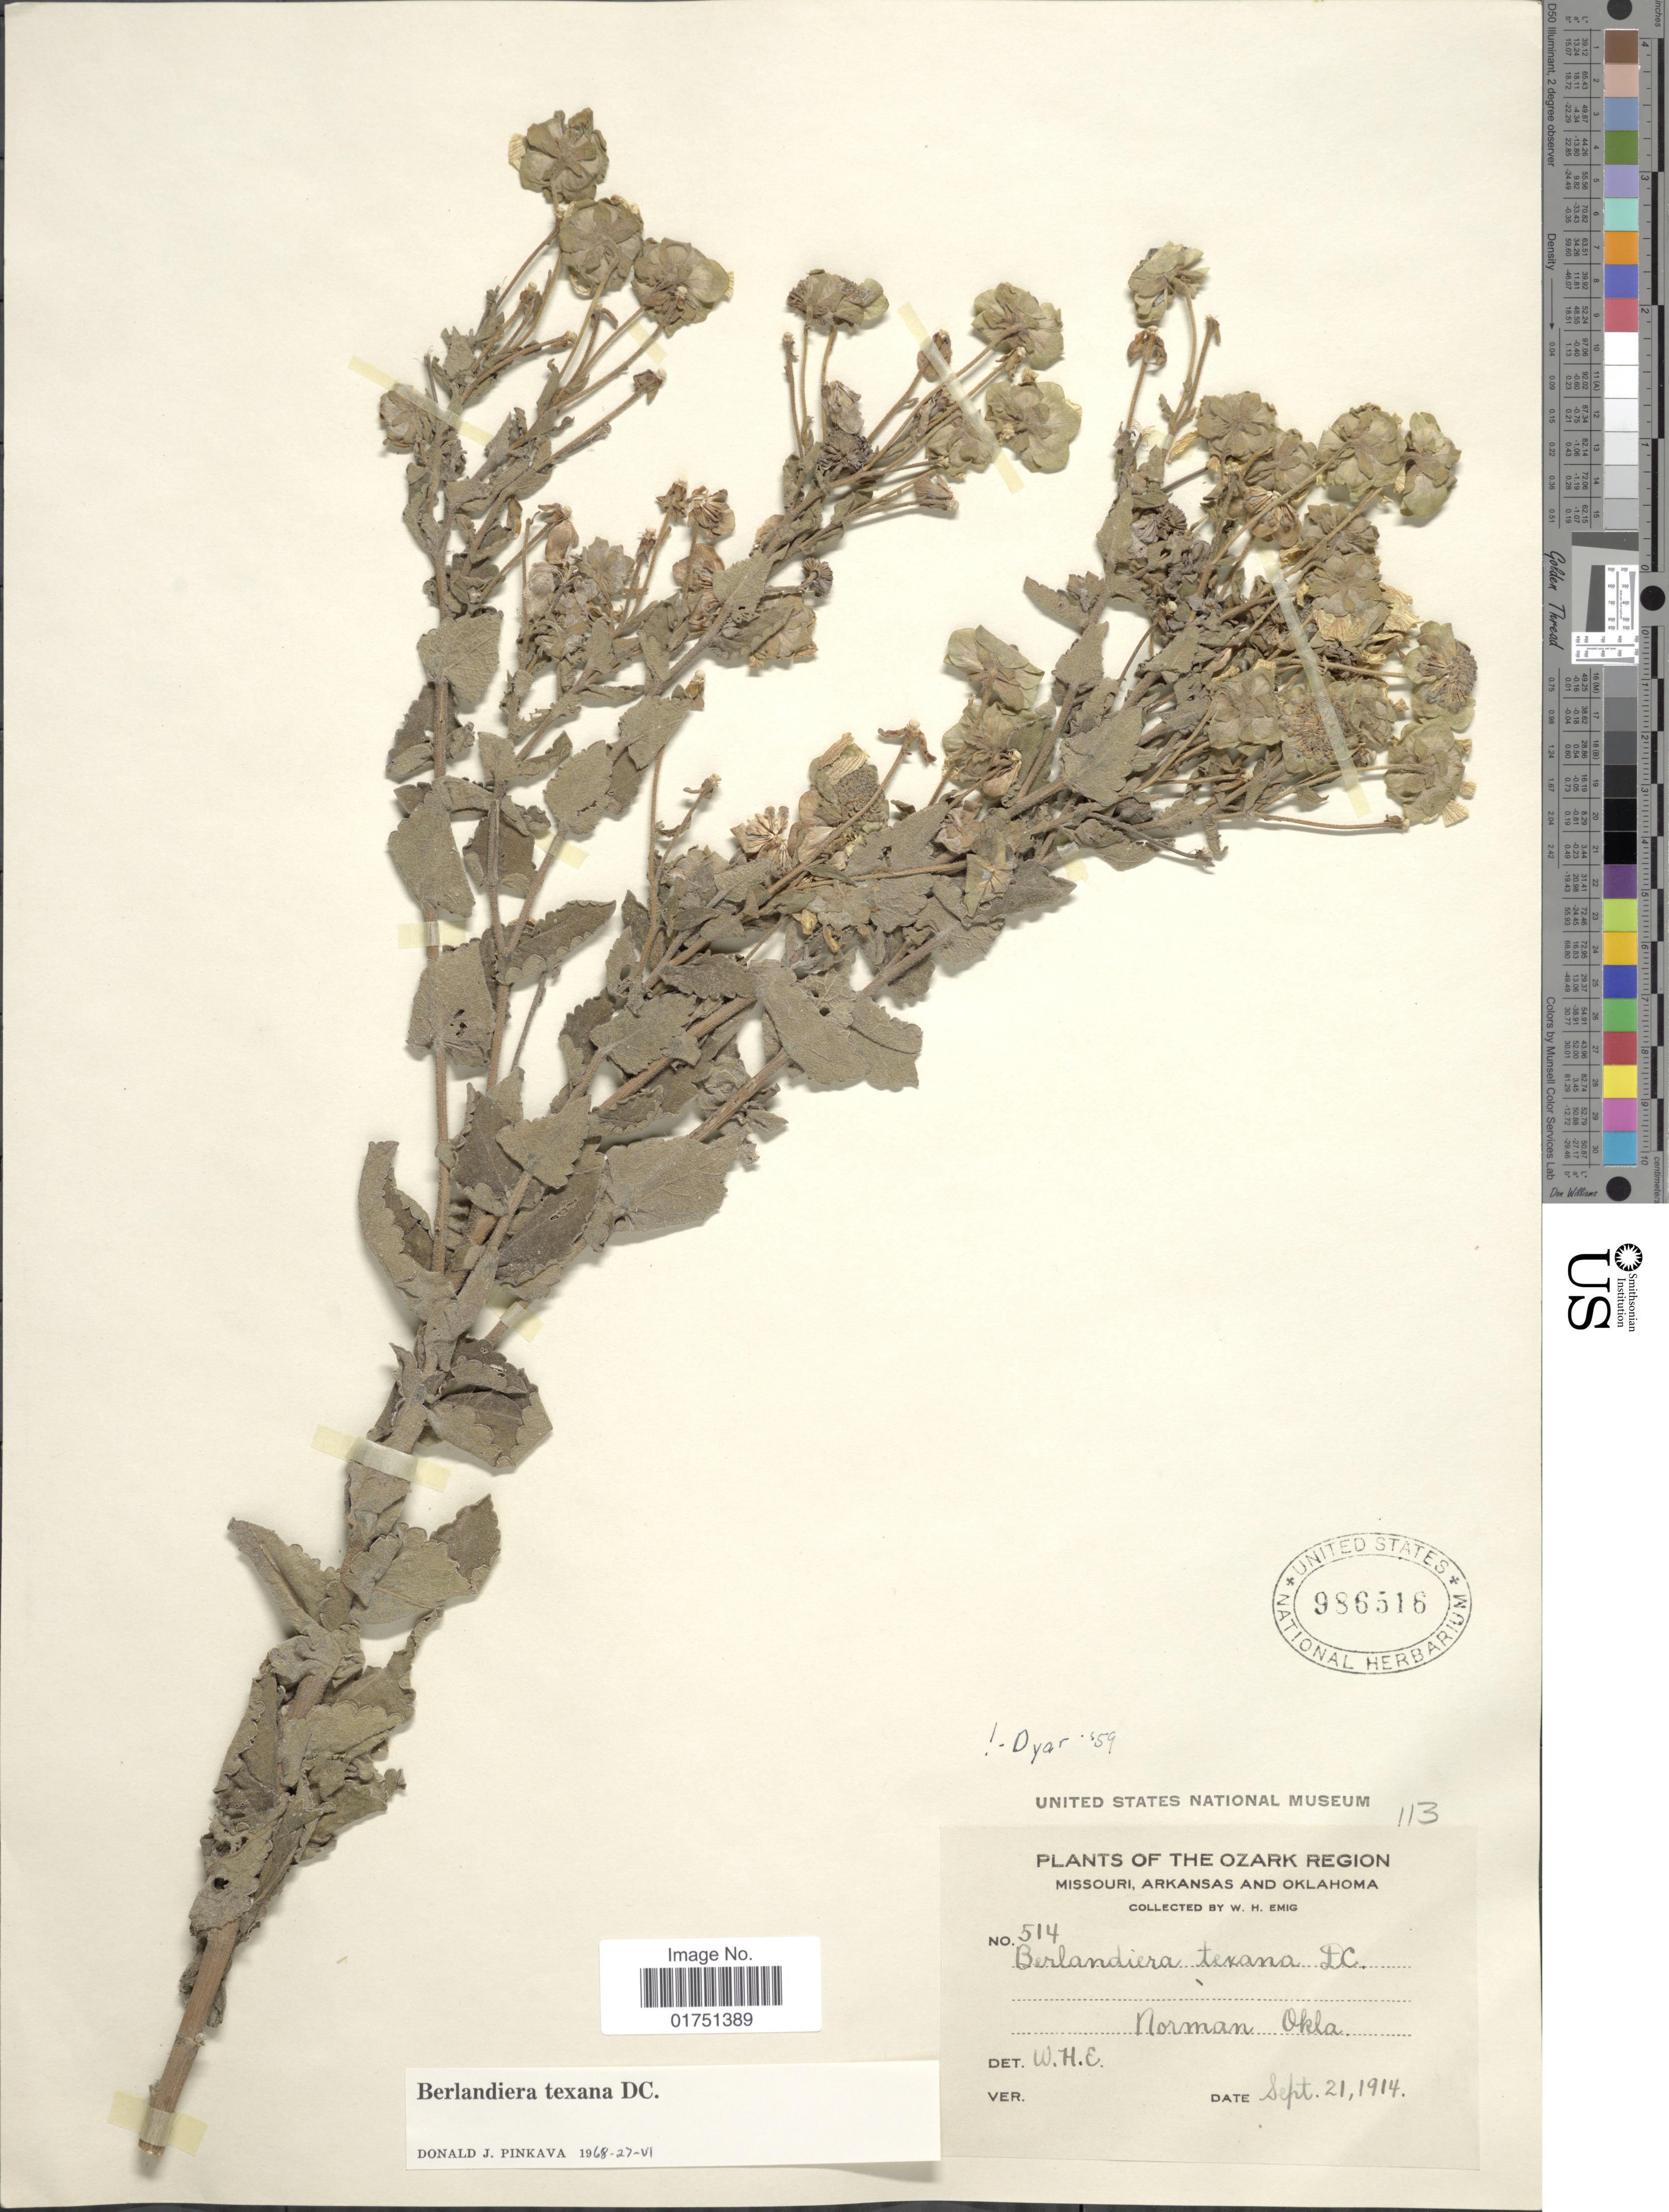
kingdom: Plantae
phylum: Tracheophyta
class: Magnoliopsida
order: Asterales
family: Asteraceae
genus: Berlandiera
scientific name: Berlandiera texana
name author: DC.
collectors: W. H. Emig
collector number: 514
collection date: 1914-09-21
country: United States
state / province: Oklahoma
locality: Ozark Region. Norman, Okla.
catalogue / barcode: US 986516